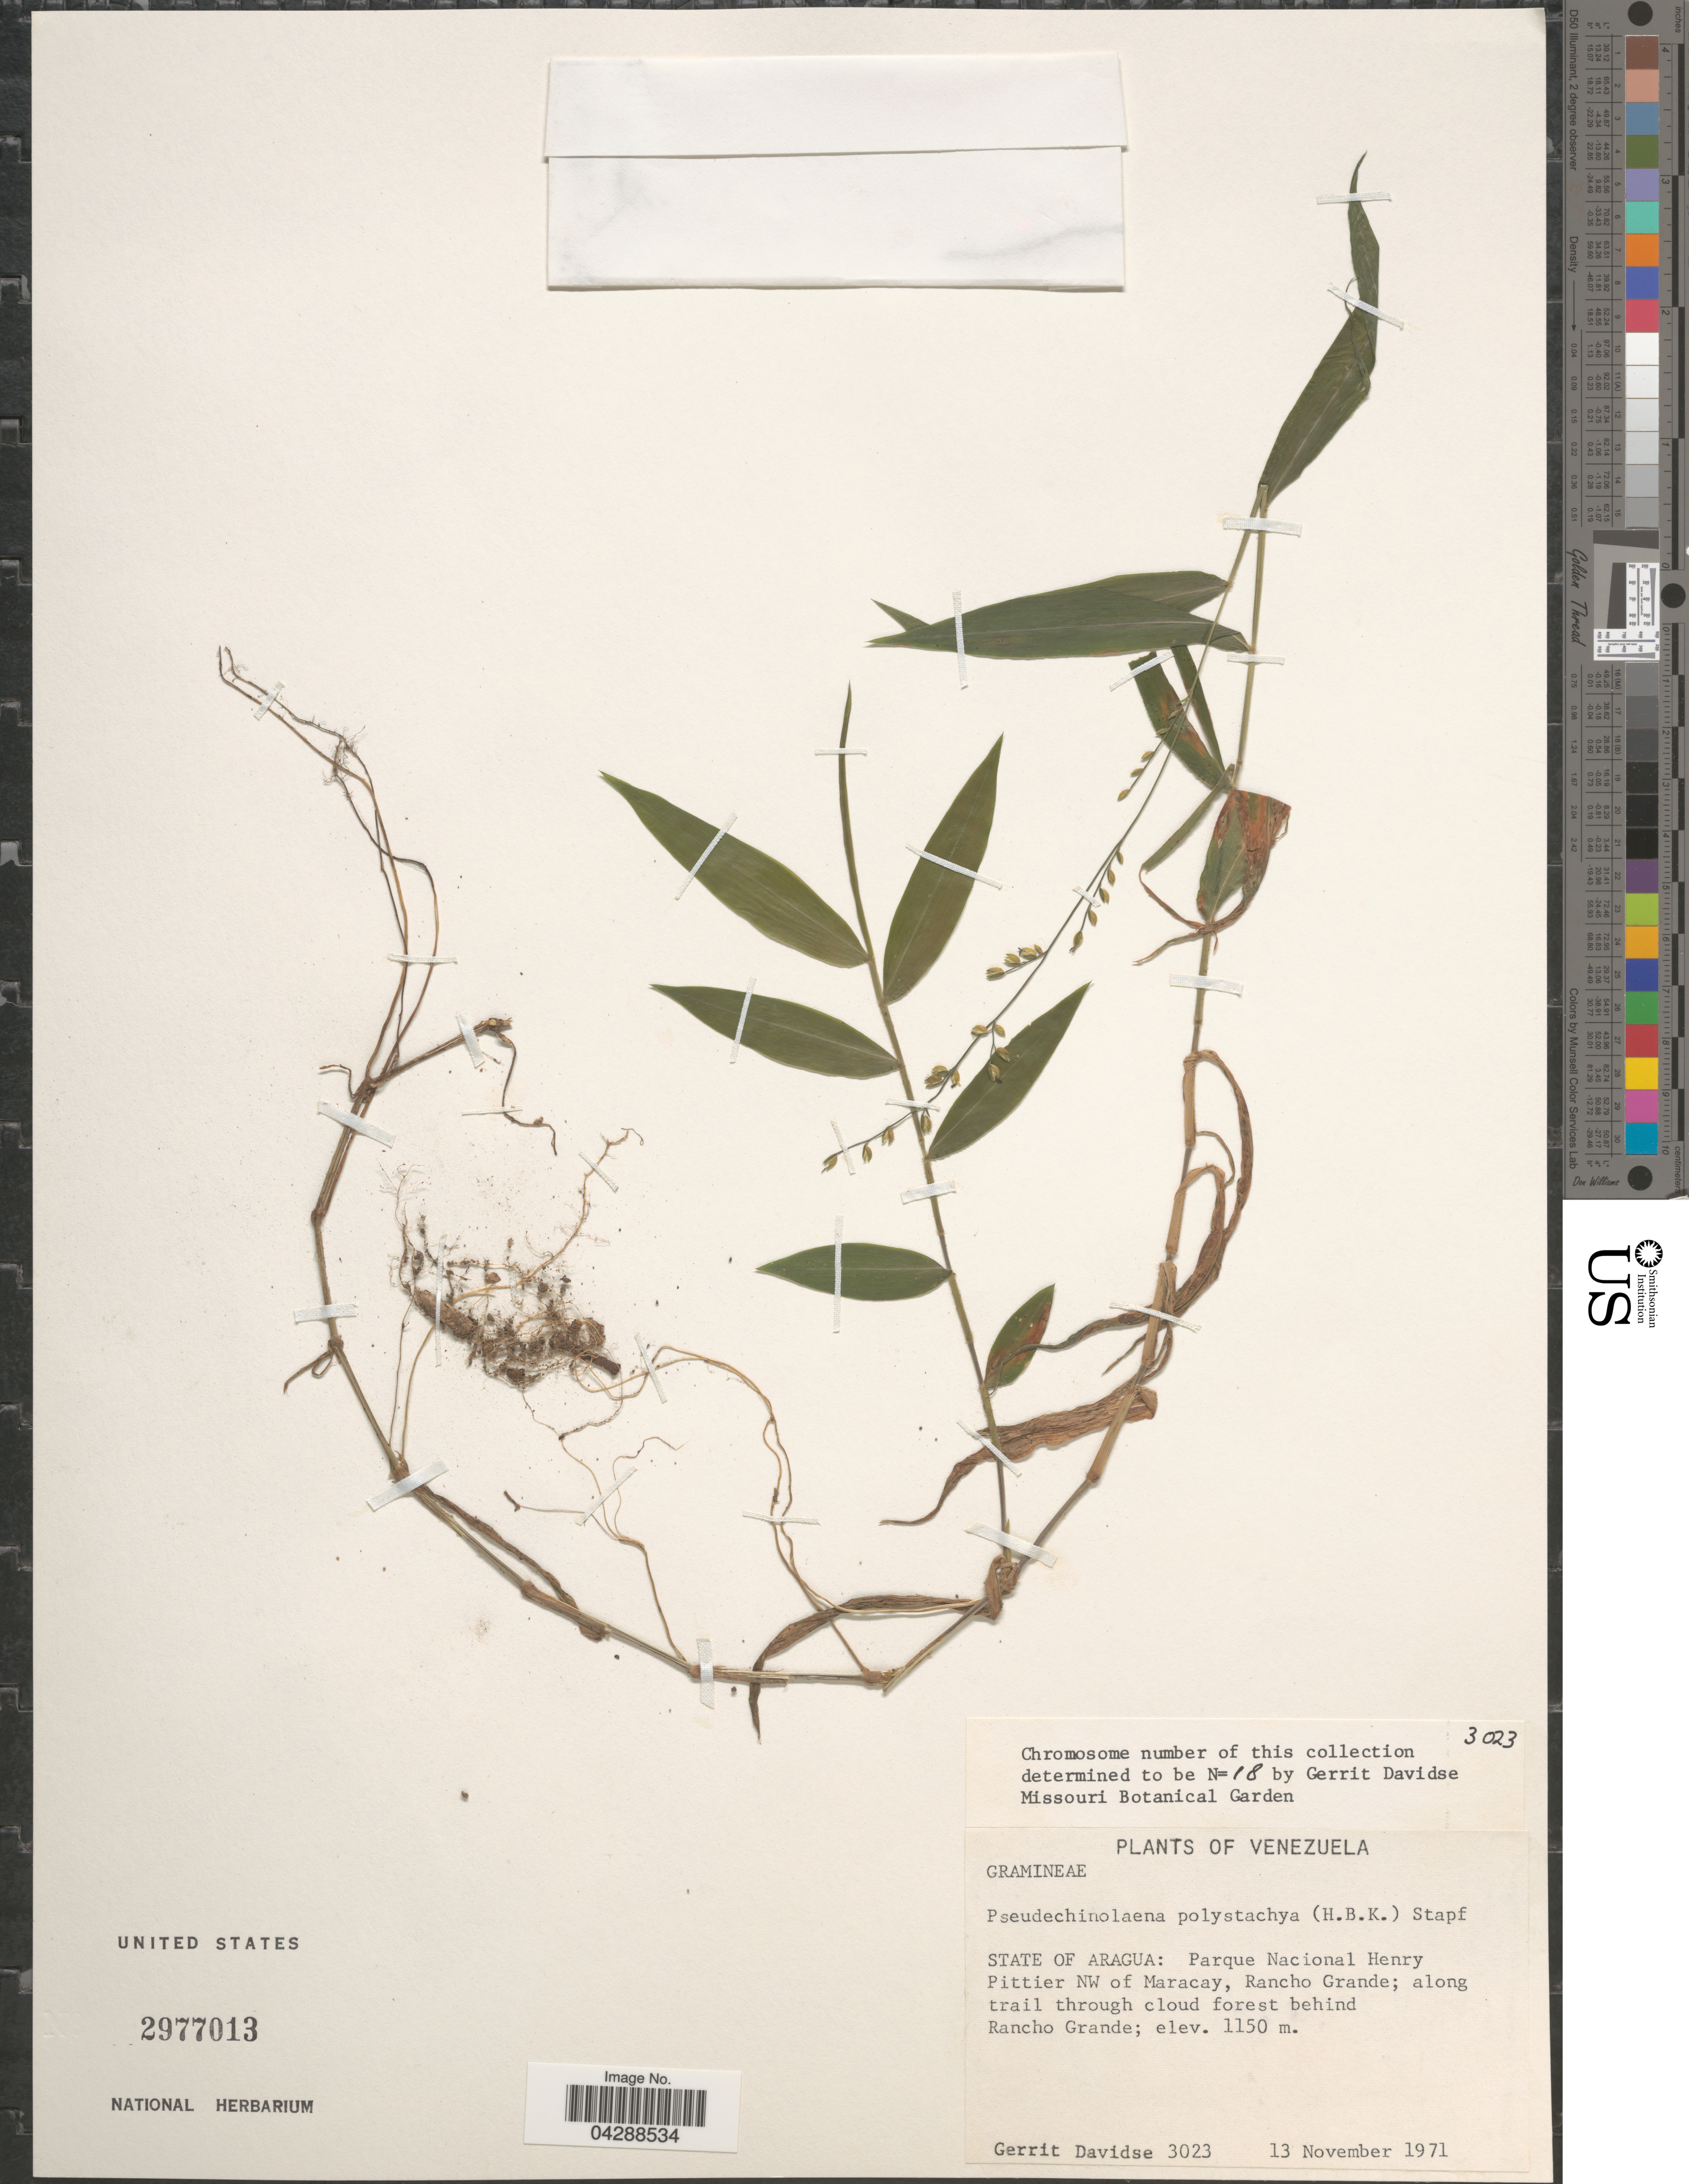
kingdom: Plantae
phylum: Tracheophyta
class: Liliopsida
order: Poales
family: Poaceae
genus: Pseudechinolaena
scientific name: Pseudechinolaena polystachya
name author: (Kunth) Stapf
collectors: G. Davidse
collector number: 3023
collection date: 1971-11-13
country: Venezuela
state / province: Aragua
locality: Parque Nacional Henry Pittier NW of Maracay, Rancho Grande; along trail through cloud forest behind Rancho Grande.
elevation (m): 1150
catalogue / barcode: US 2977013